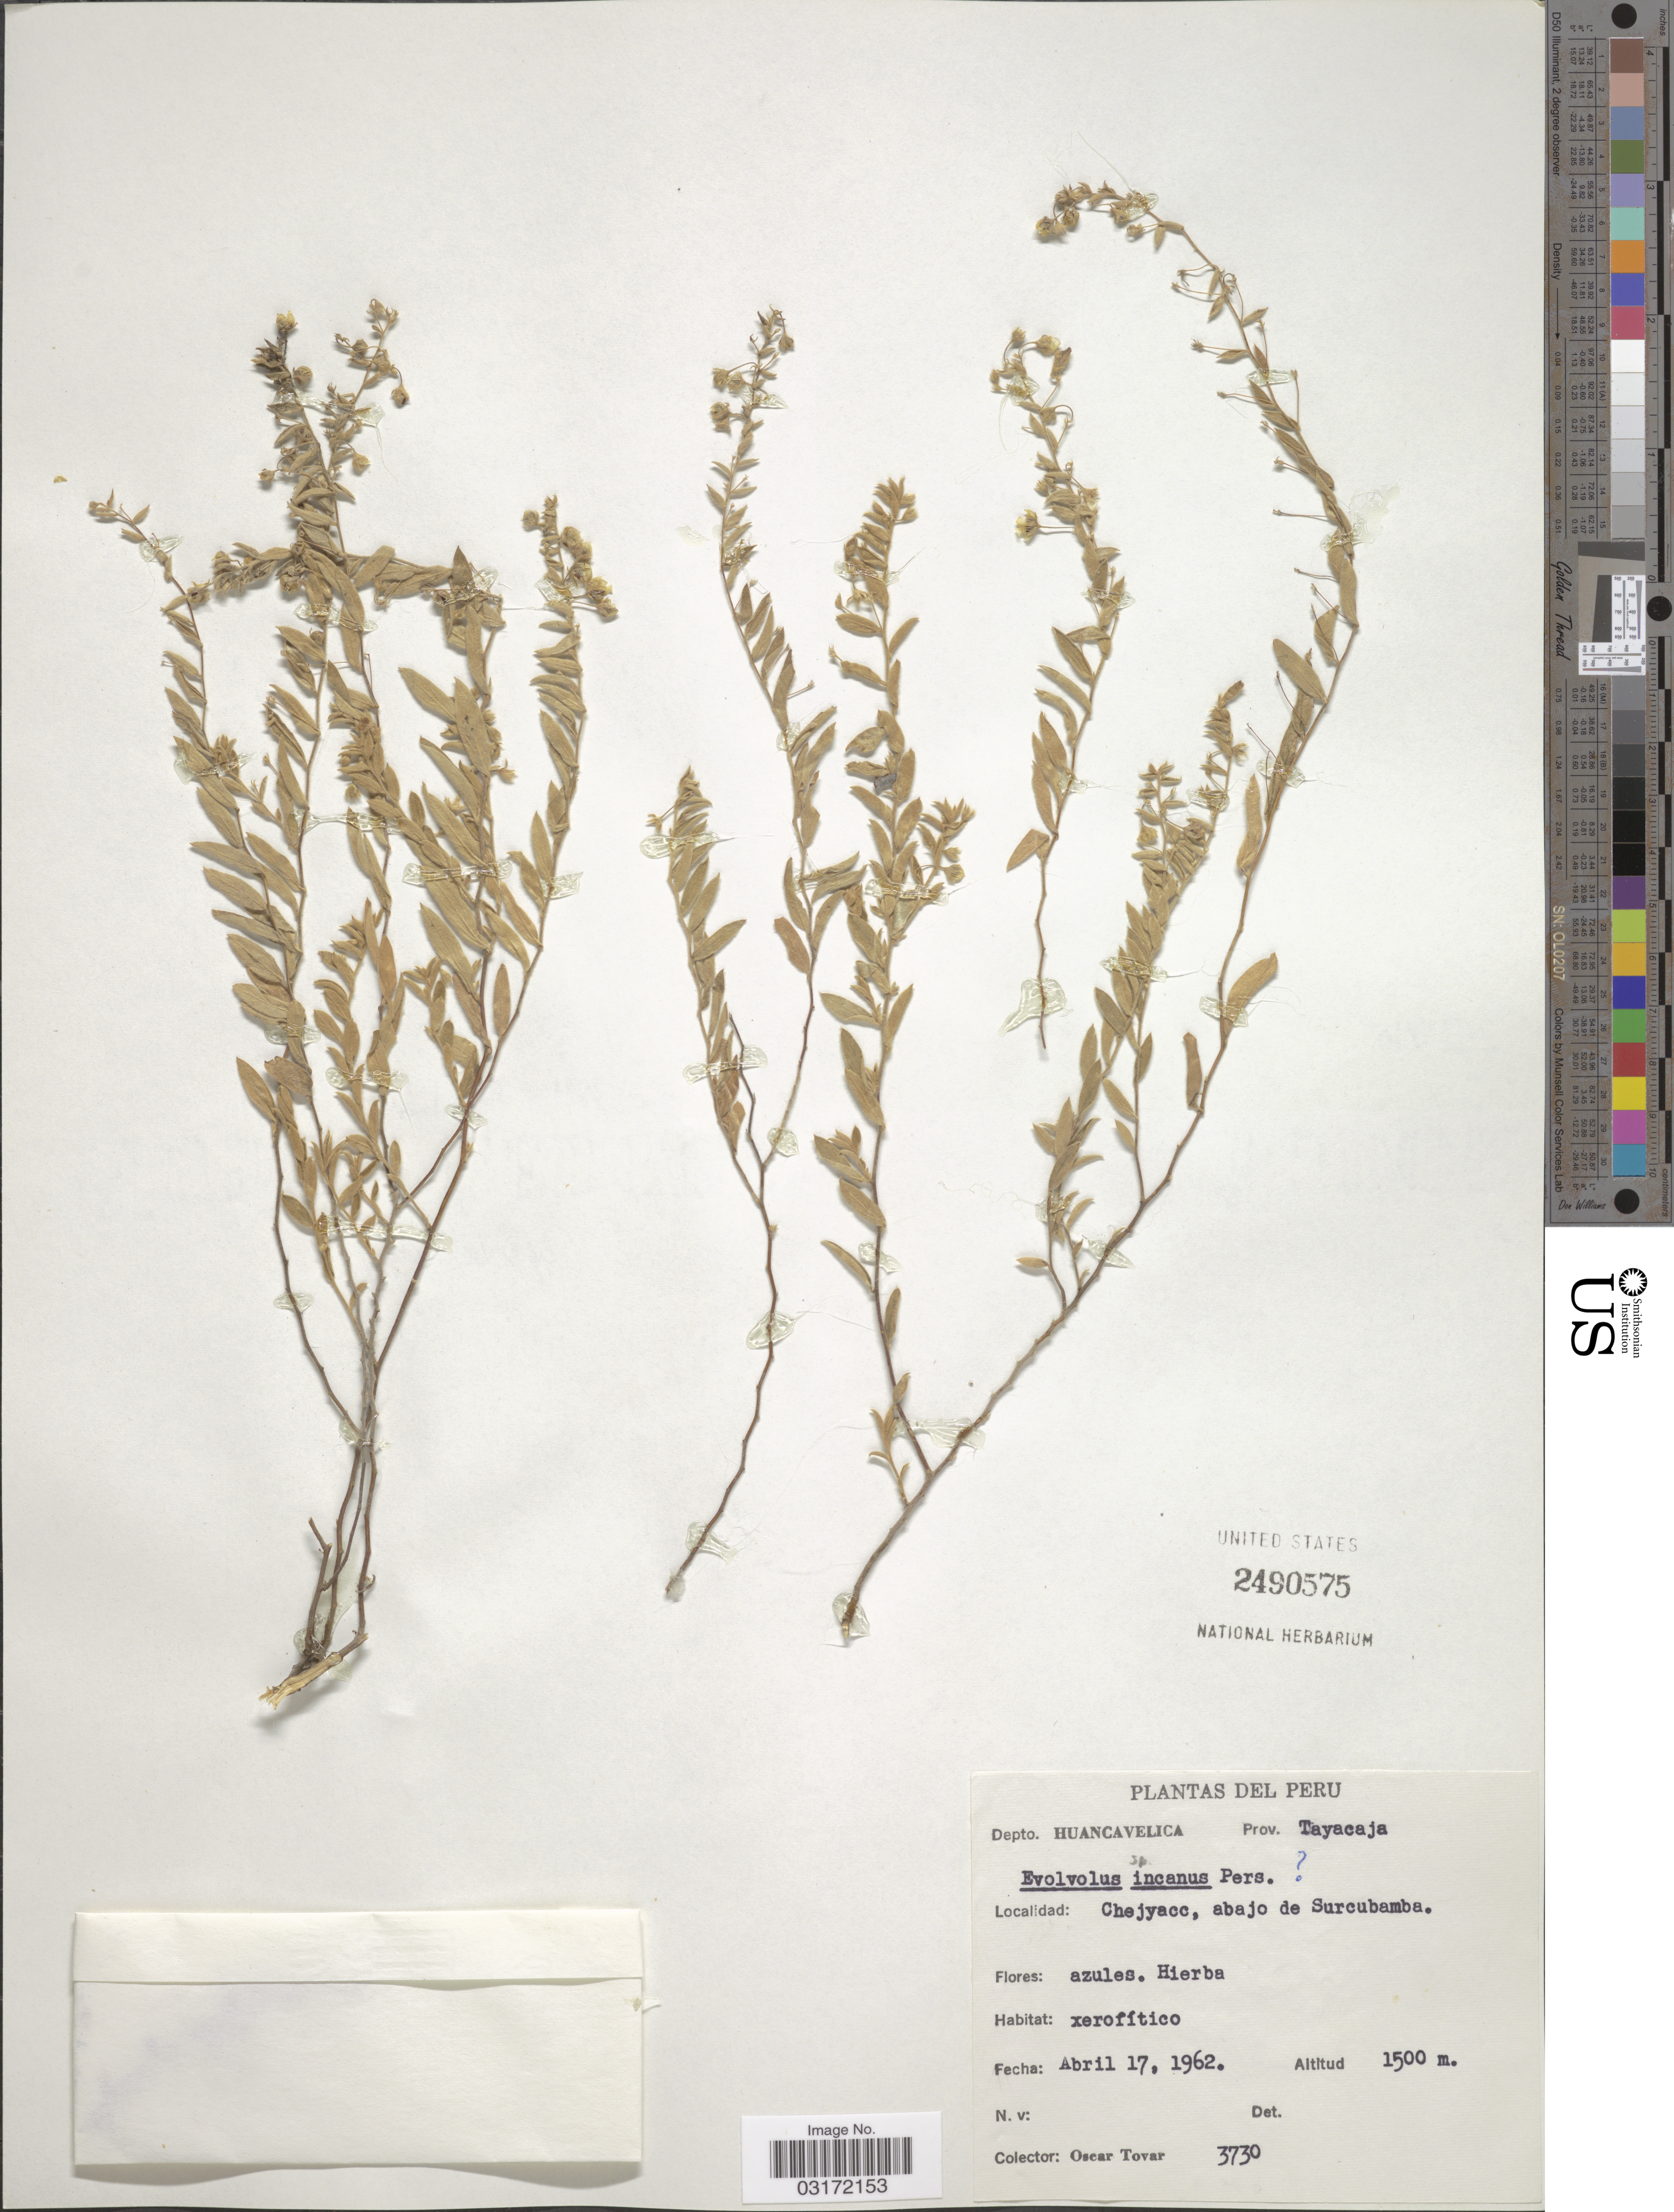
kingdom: Plantae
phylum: Tracheophyta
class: Magnoliopsida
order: Solanales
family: Convolvulaceae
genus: Evolvulus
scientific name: Evolvulus incanus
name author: Pers.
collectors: O. Tovar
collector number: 3730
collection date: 1962-04-17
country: Peru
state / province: Huancavelica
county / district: Tayacaja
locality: Depto. Huancavelica. Prov. Tayacaja. Chejyaco, abajo de Surcubamba.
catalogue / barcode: US 2490575